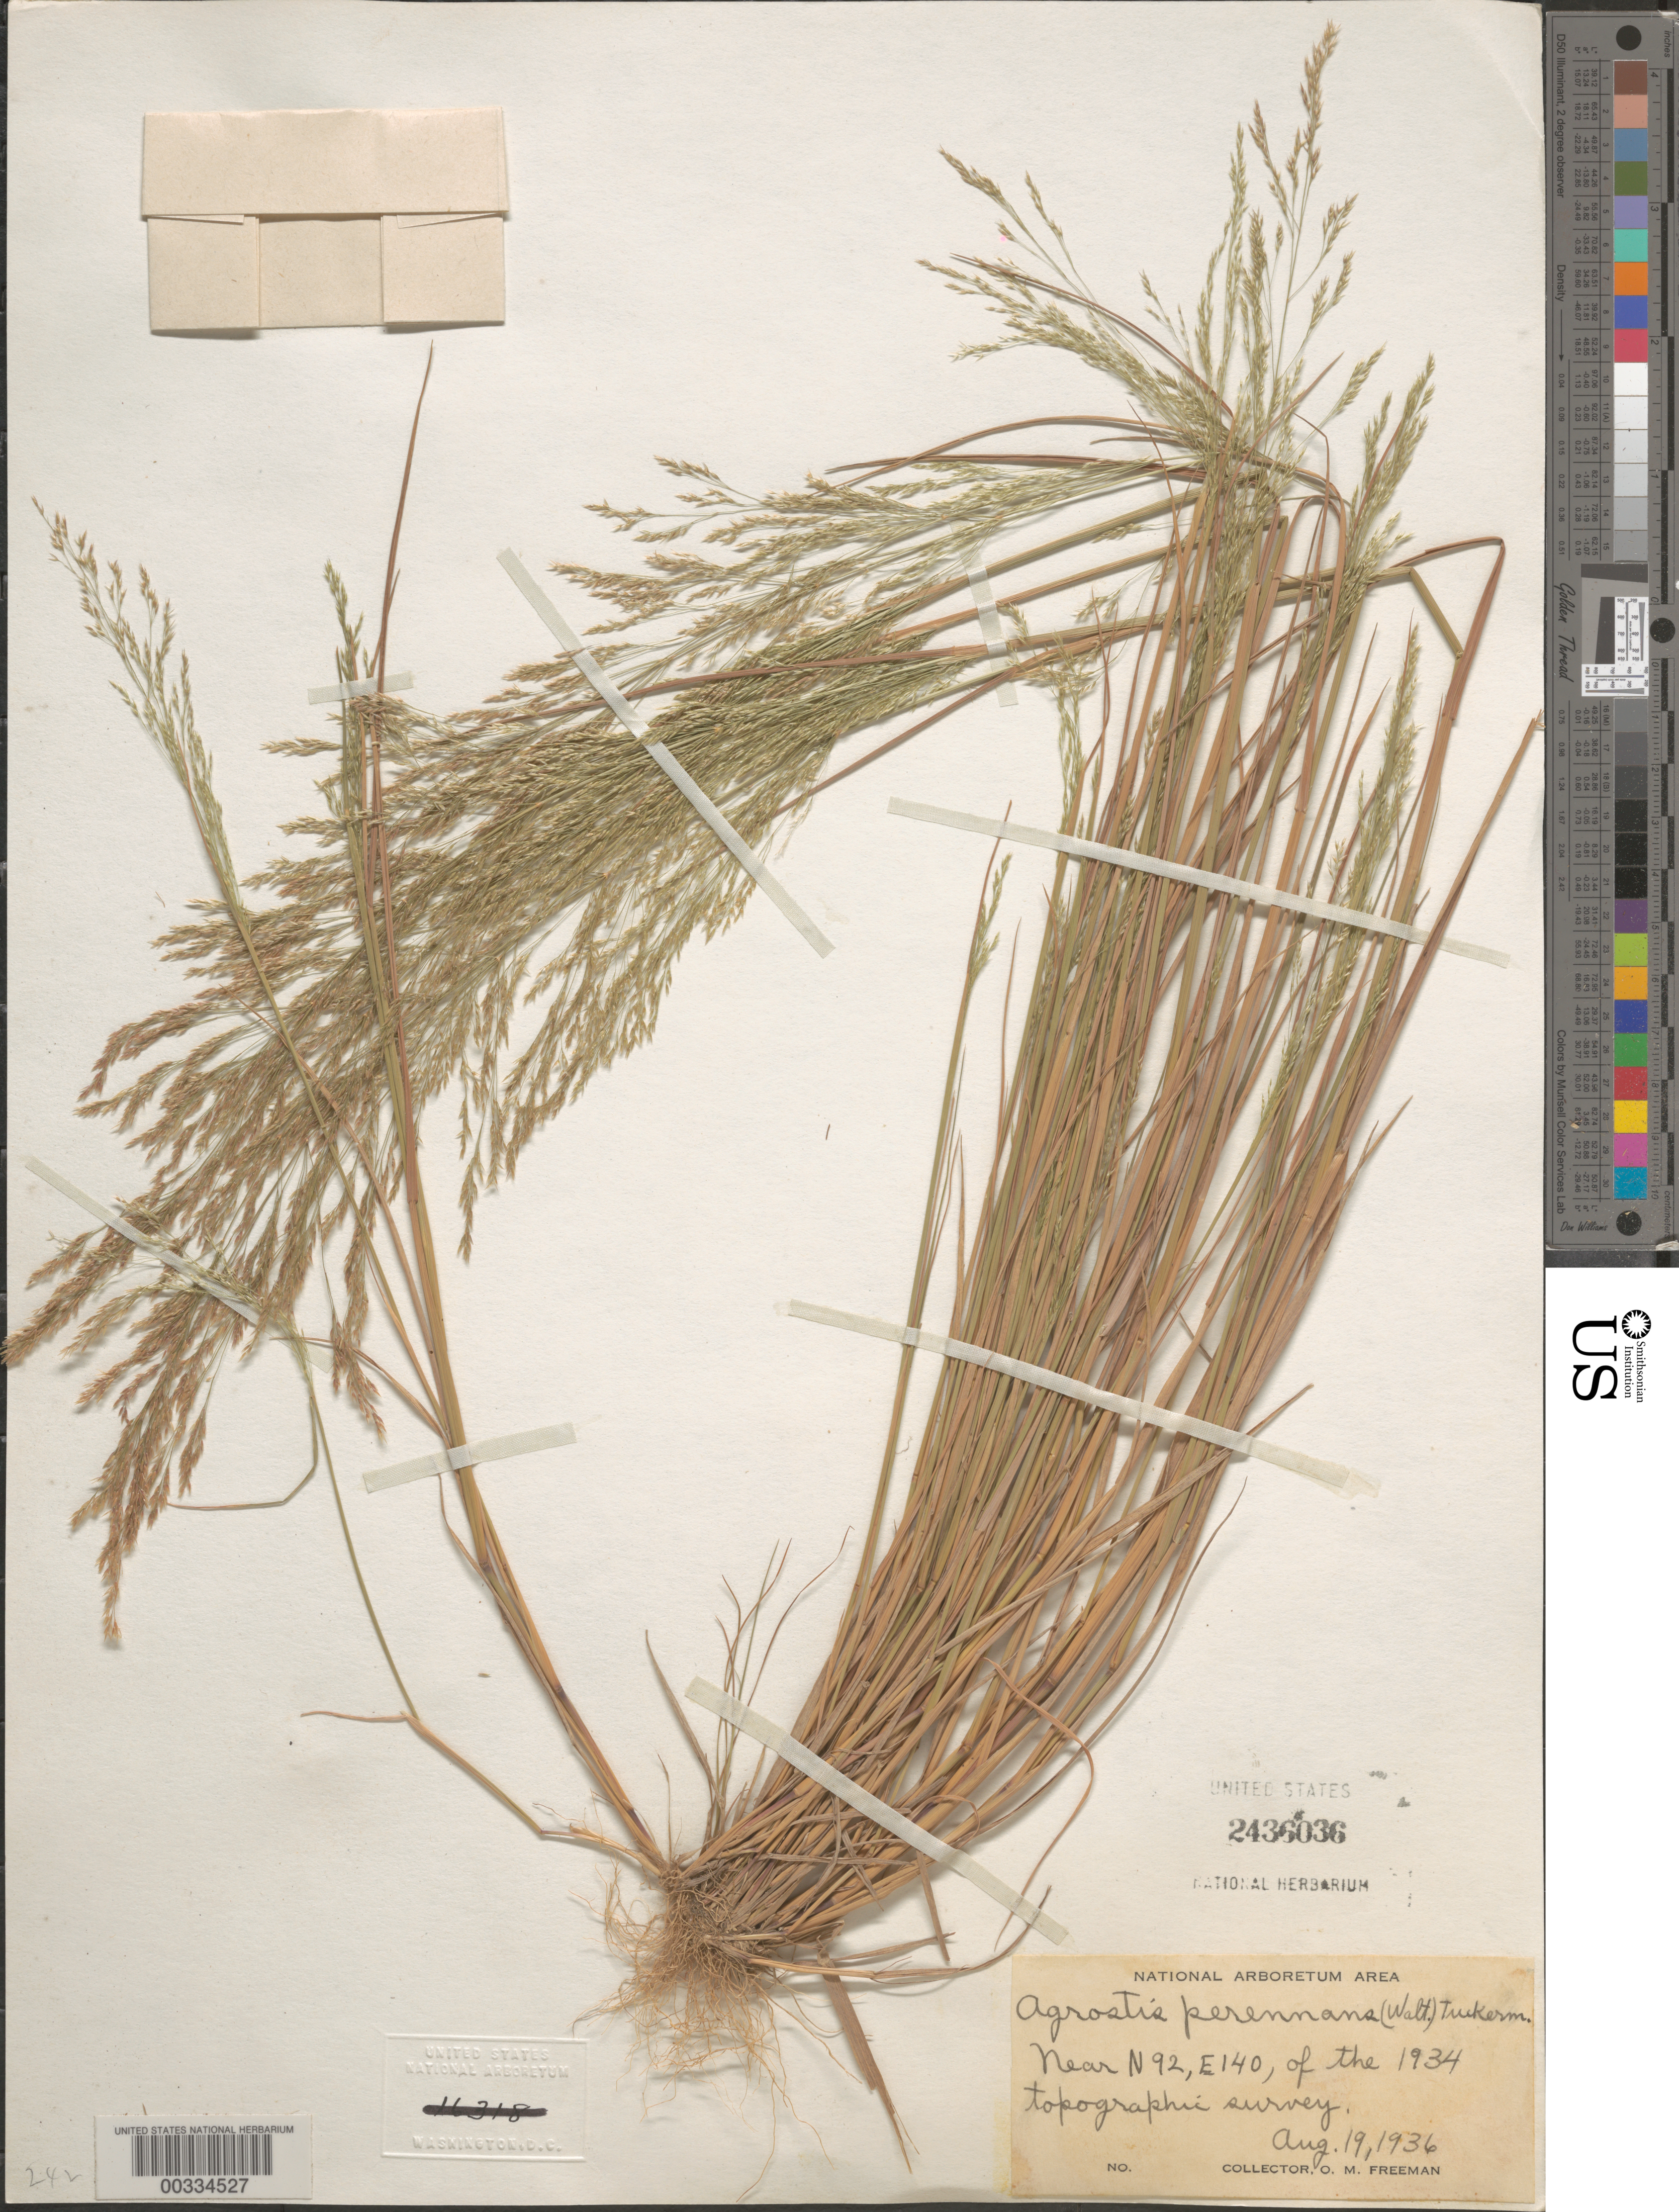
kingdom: Plantae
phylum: Tracheophyta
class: Liliopsida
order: Poales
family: Poaceae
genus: Agrostis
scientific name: Agrostis perennans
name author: (Walter) Tuck.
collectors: O. Freeman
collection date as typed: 19 Aug 1936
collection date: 1936-08-19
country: United States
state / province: District of Columbia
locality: Arboretum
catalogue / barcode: US 2436036